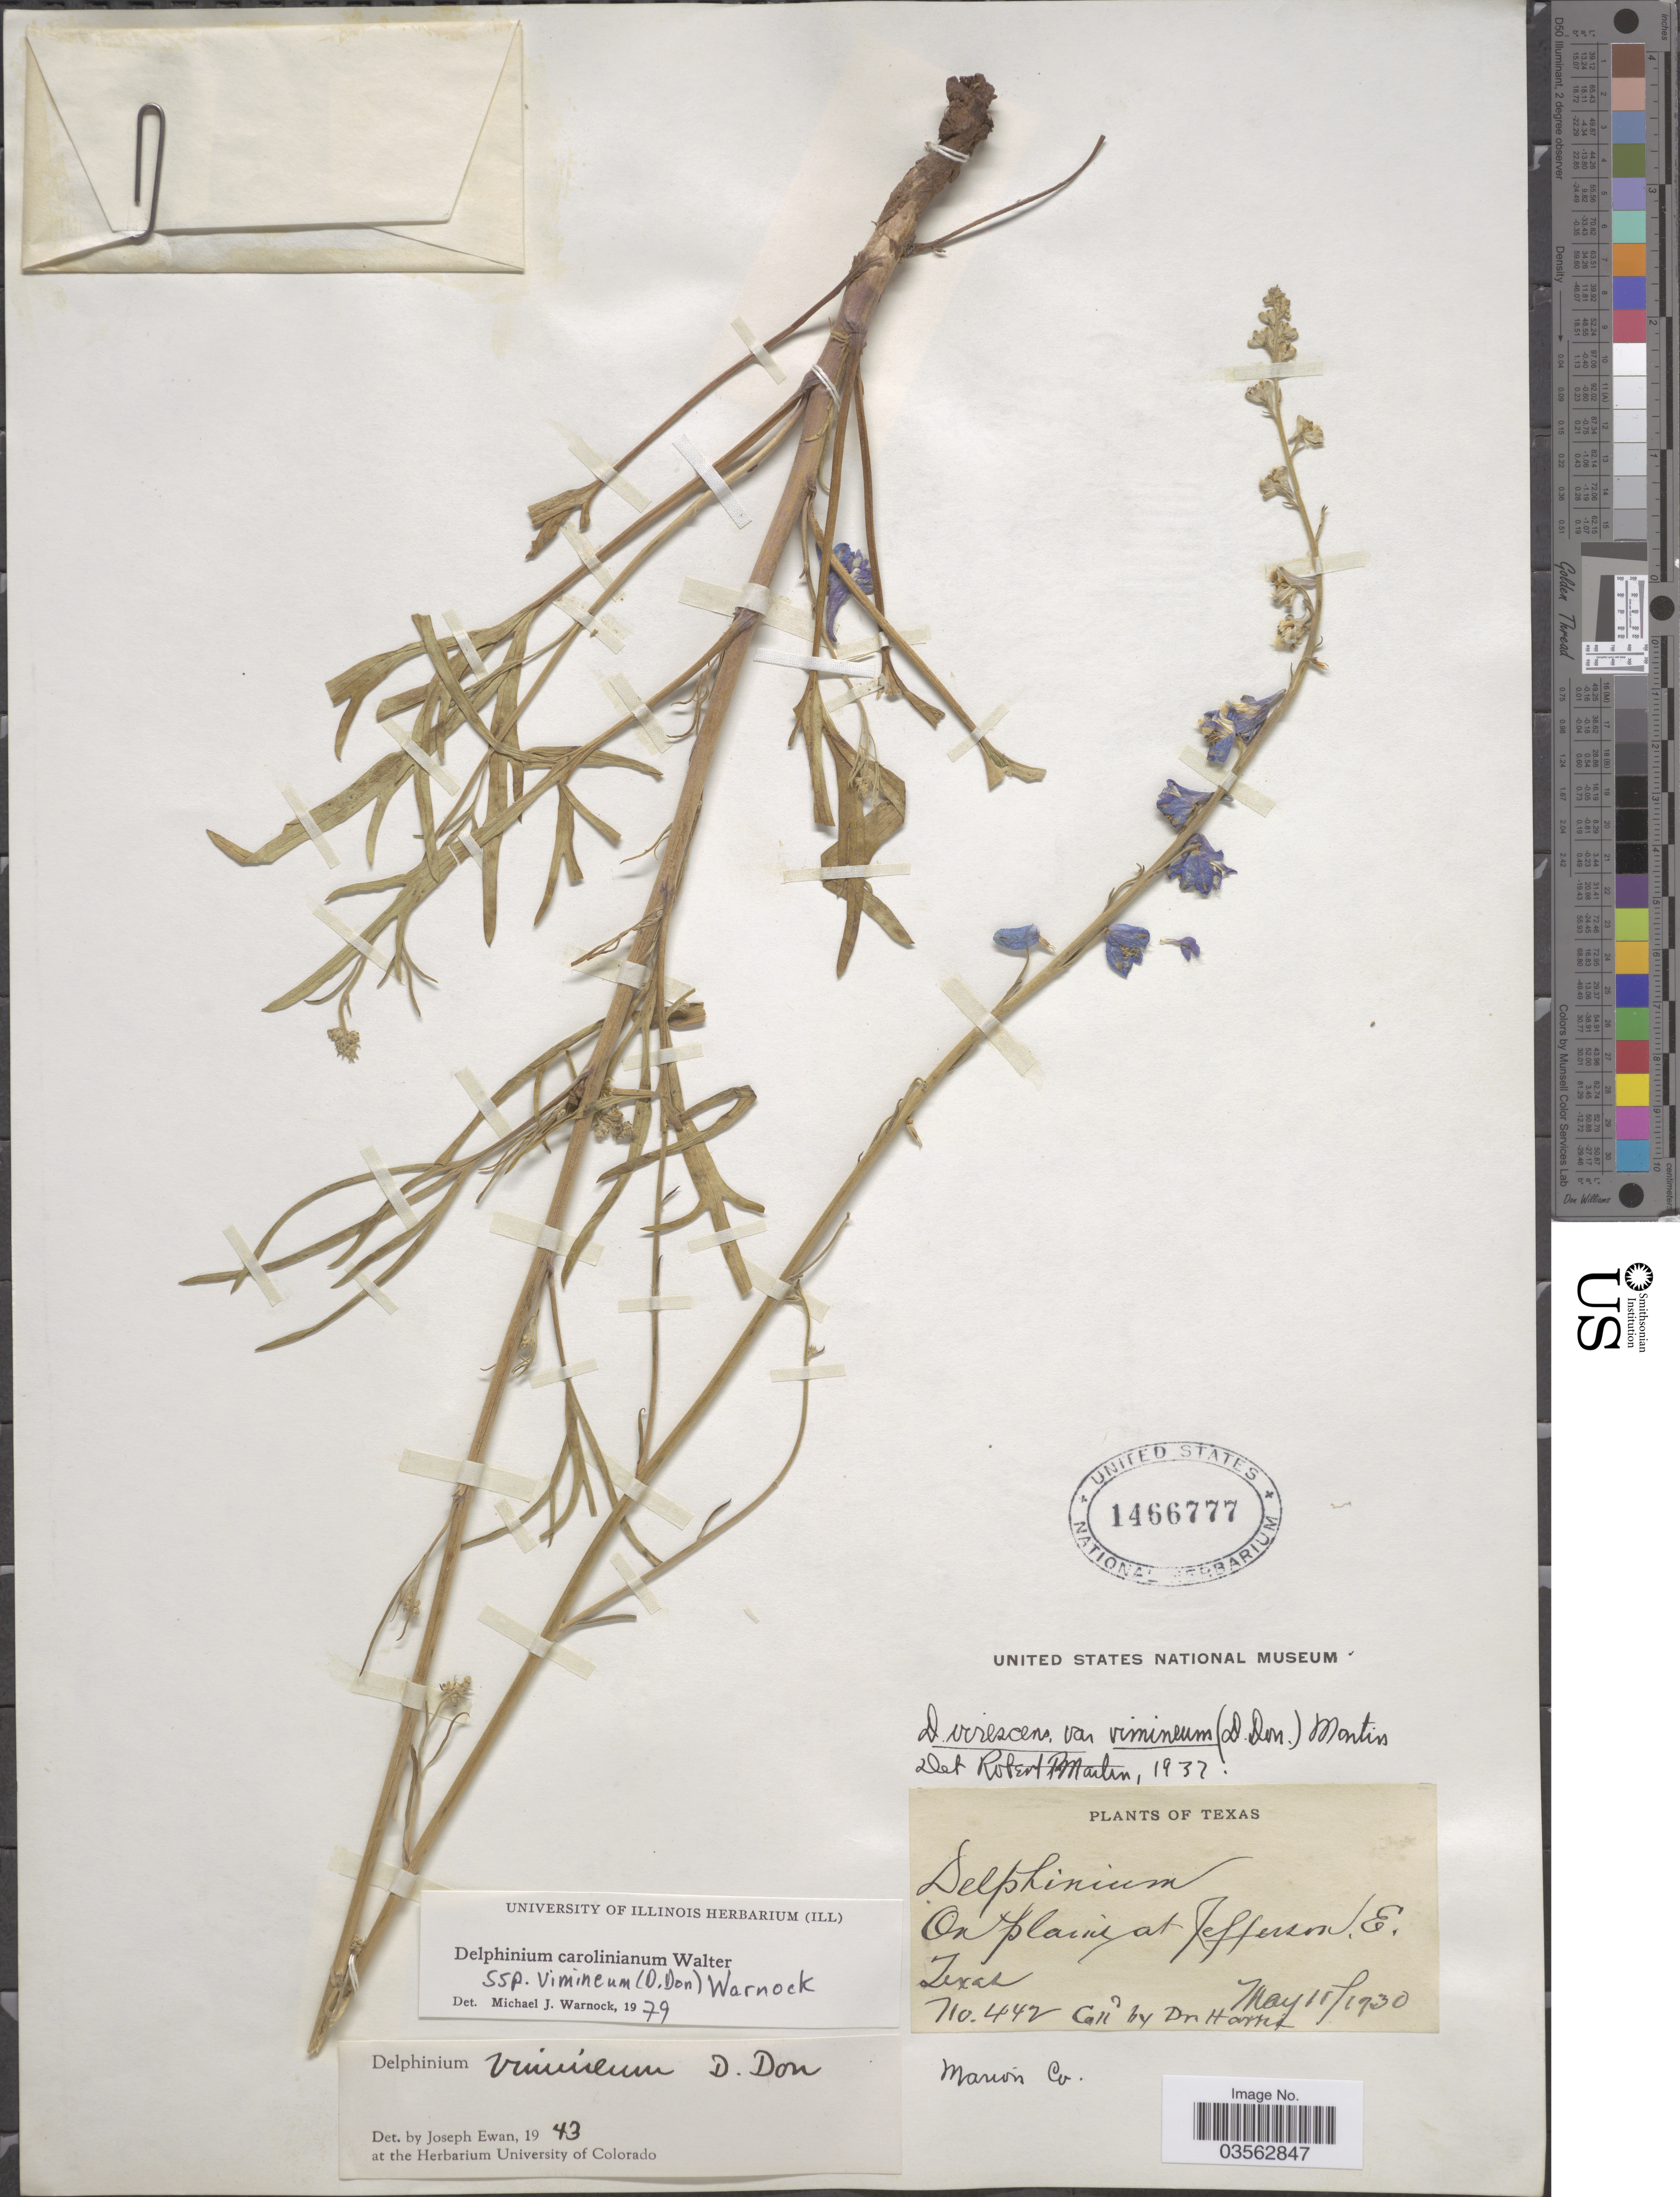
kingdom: Plantae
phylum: Tracheophyta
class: Magnoliopsida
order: Ranunculales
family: Ranunculaceae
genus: Delphinium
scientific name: Delphinium carolinianum subsp. vimineum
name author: Walter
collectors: -- Harris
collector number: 442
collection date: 1930-05-11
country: United States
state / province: Texas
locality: On plains at Jefferson E. Texas. Marion Co.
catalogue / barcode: US 1466777